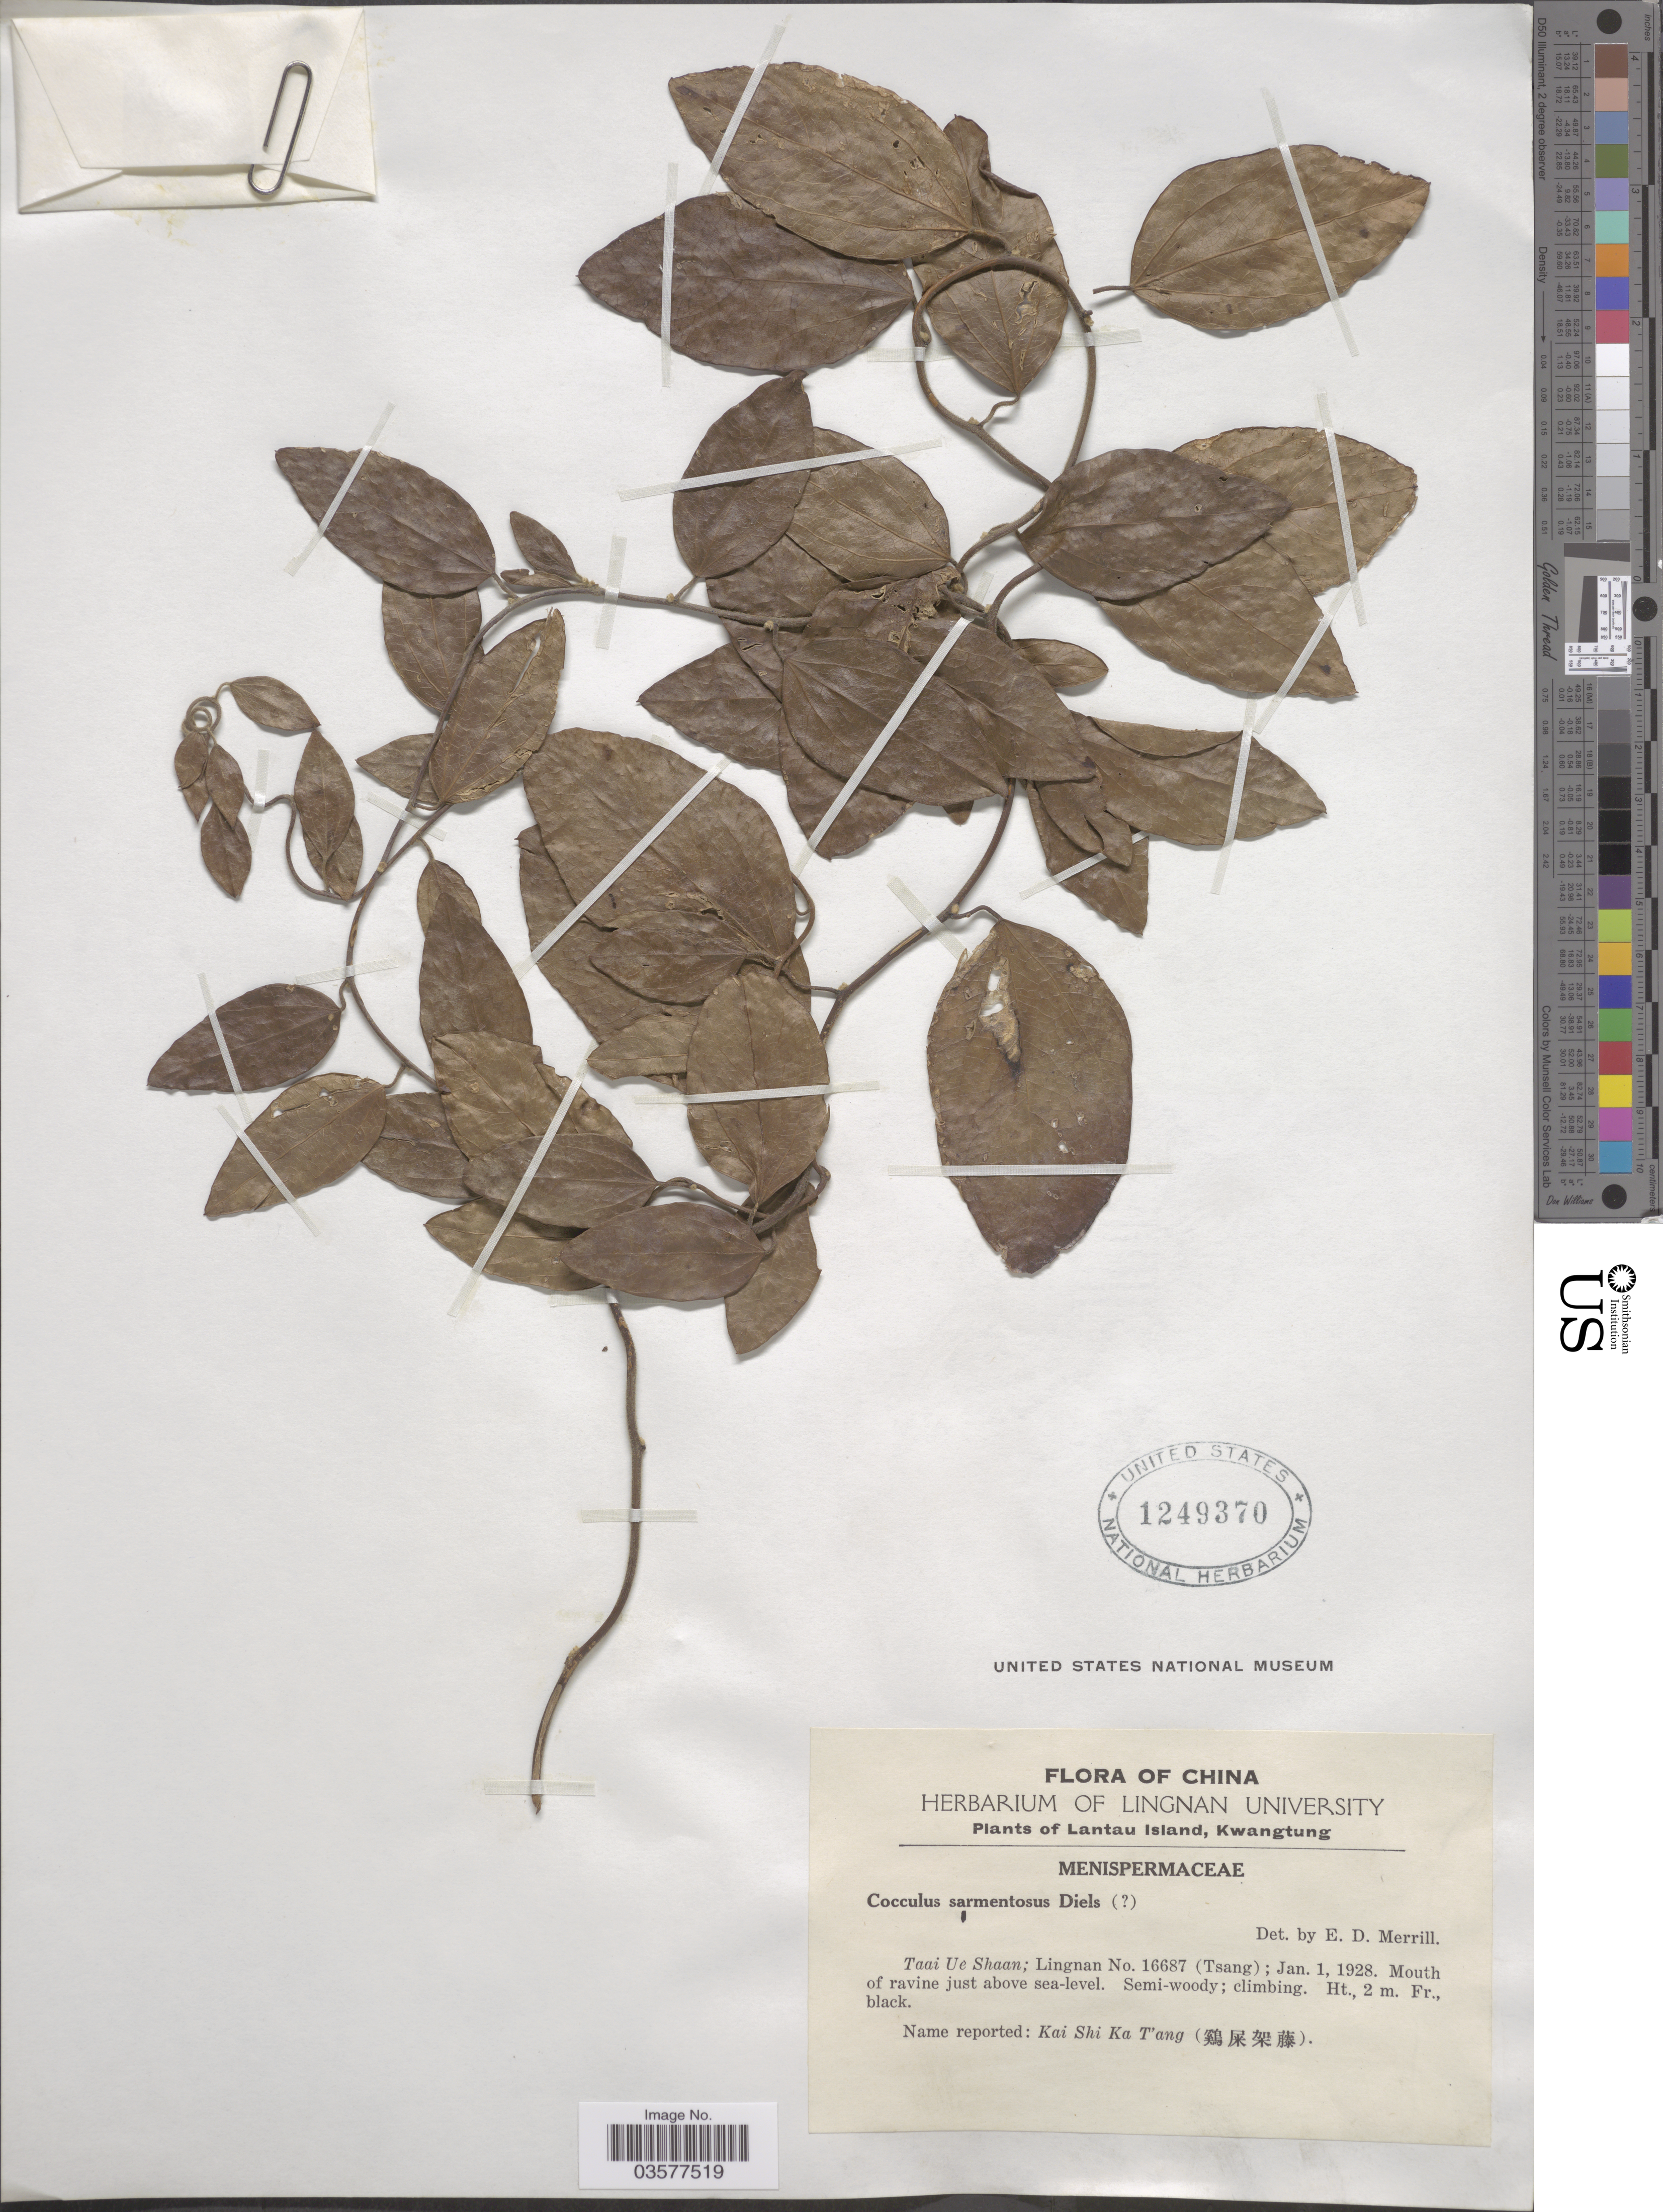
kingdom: Plantae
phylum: Tracheophyta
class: Magnoliopsida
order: Ranunculales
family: Menispermaceae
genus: Cocculus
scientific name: Cocculus orbiculatus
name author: (L.) DC.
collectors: -. T'sang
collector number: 16687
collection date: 1928-01-01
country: China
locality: Taai Ue Shaan; Lingnan.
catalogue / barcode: US 1249370